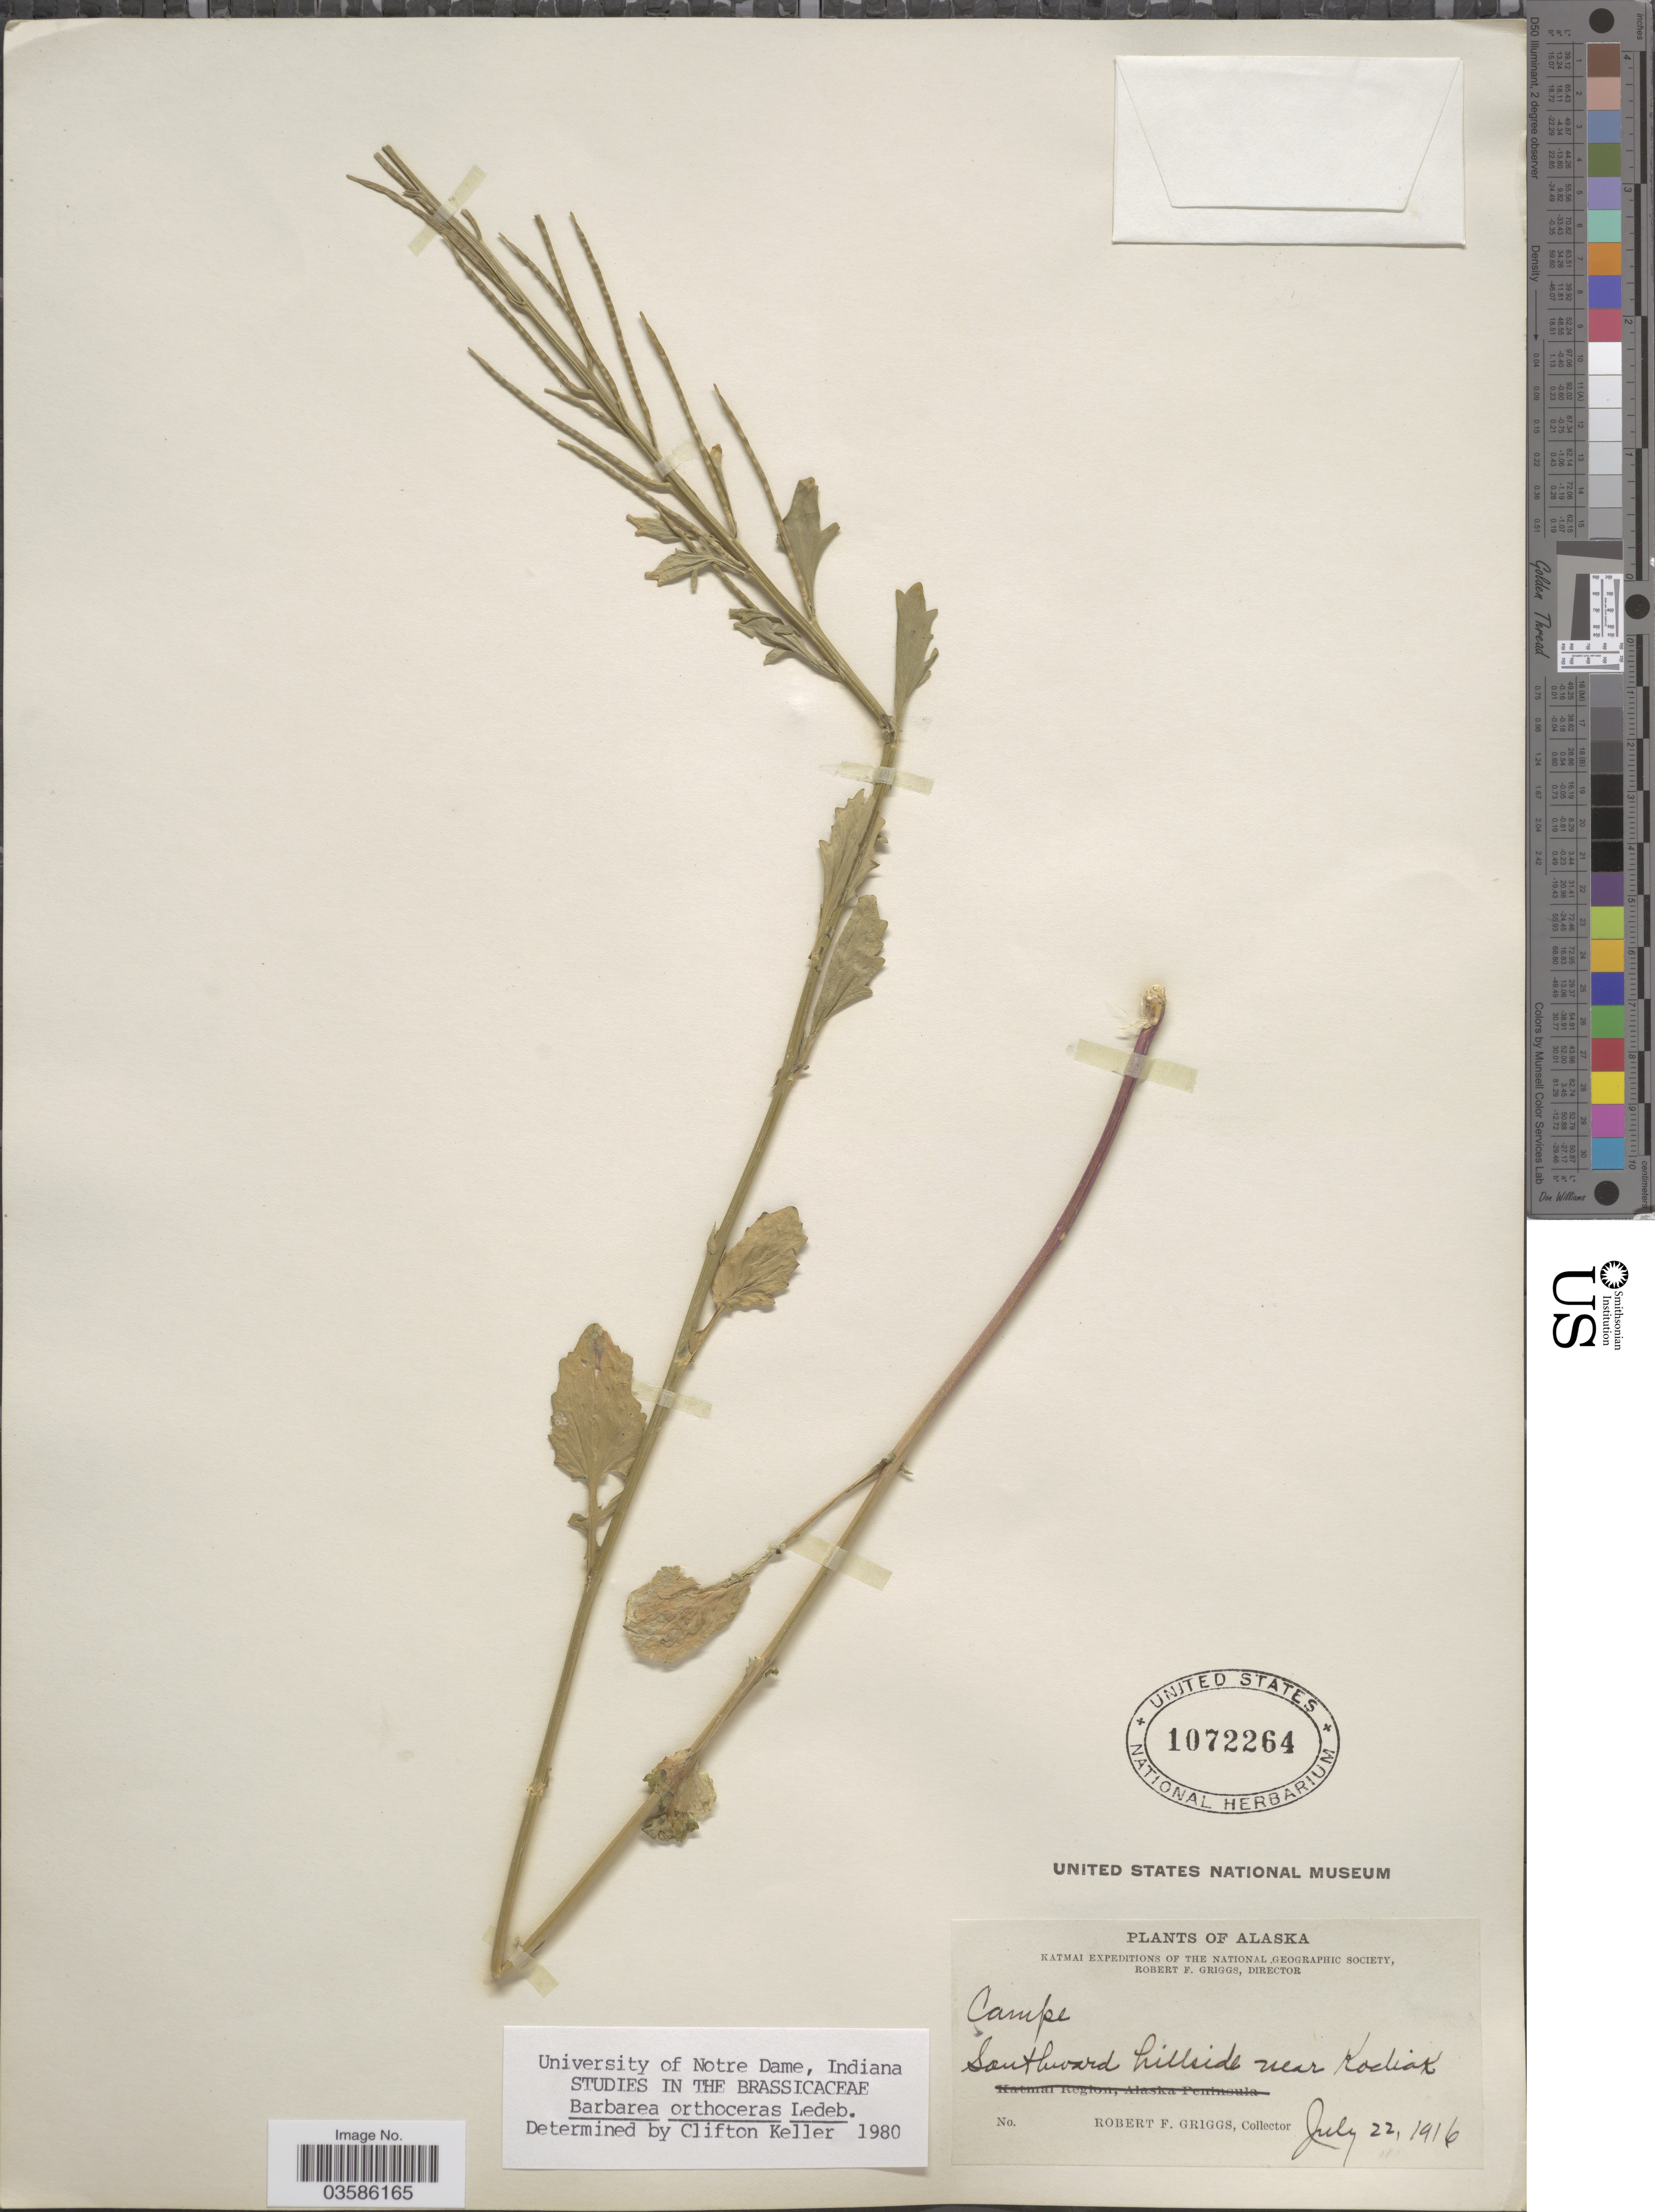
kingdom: Plantae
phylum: Tracheophyta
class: Magnoliopsida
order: Brassicales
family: Brassicaceae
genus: Barbarea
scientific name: Barbarea orthoceras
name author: Ledeb.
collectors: R. F. Griggs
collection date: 1916-07-22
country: United States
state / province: Alaska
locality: Katmai. Southward hillside near Kodiak.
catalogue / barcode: US 1072264